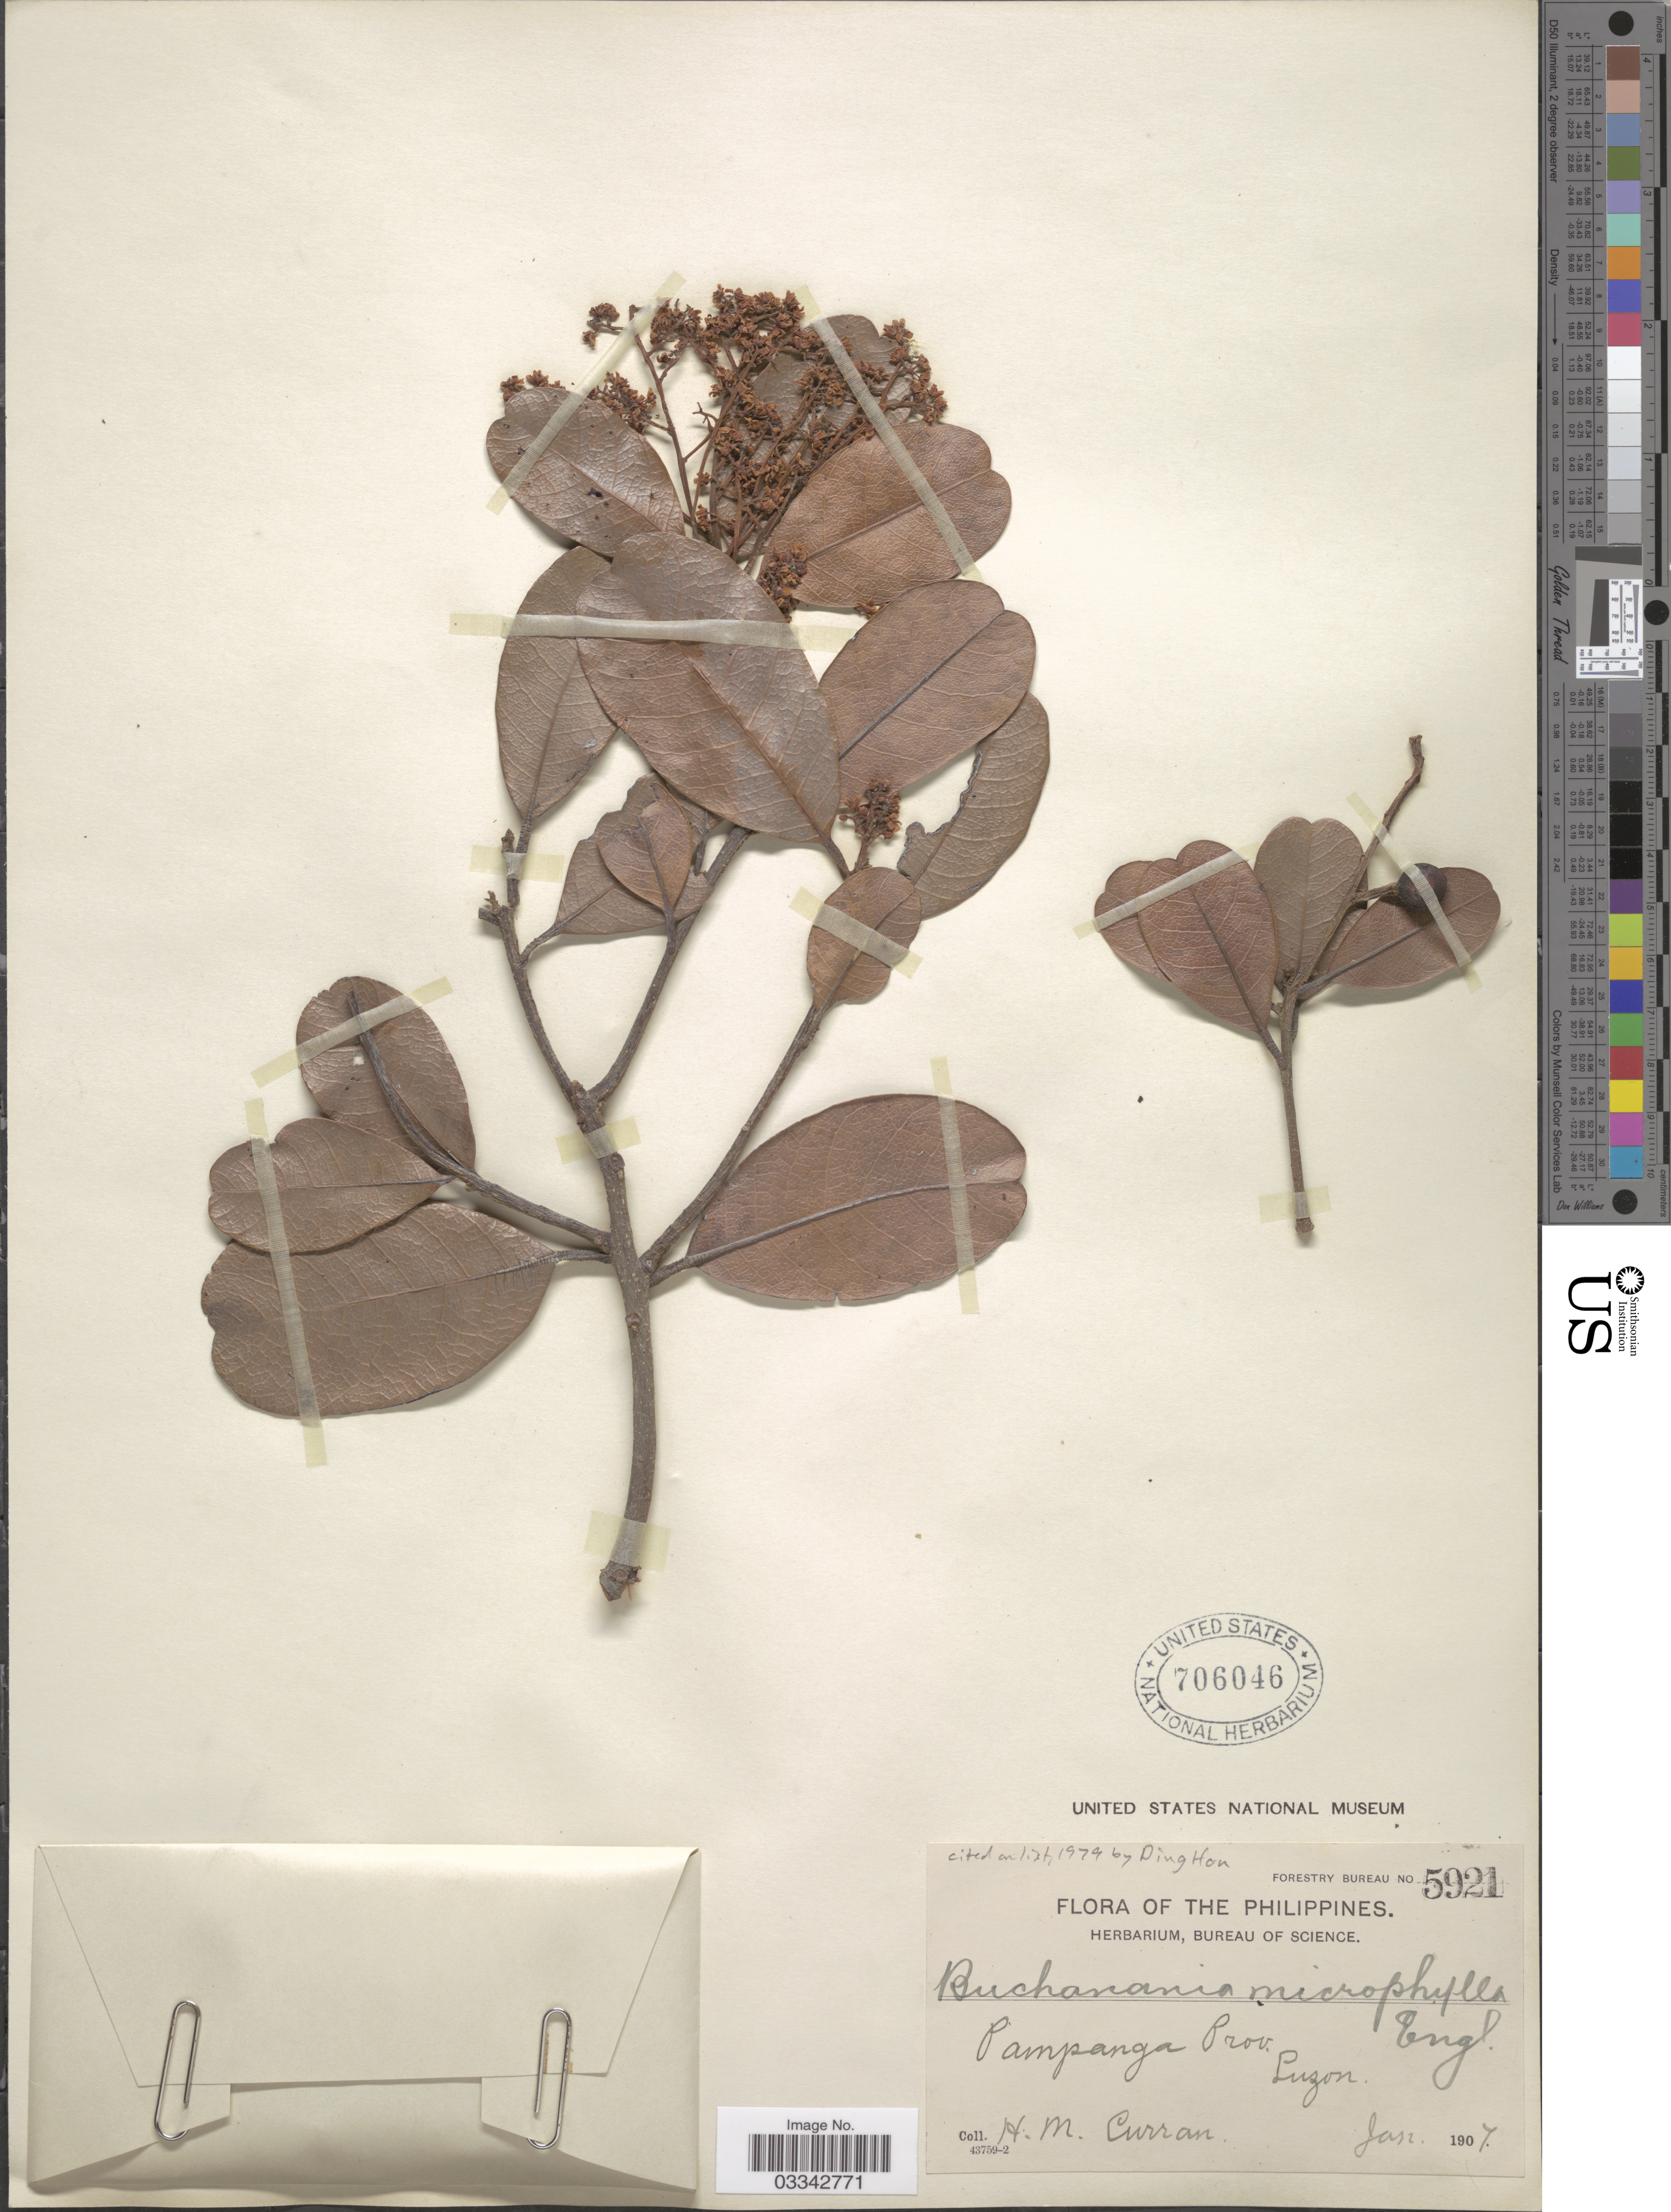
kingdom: Plantae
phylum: Tracheophyta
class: Magnoliopsida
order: Sapindales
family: Anacardiaceae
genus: Buchanania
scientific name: Buchanania microphylla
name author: Engl.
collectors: H. M. Curran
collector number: Forestry Bureau 5921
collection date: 1907-01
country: Philippines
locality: Pampanga Prov., Luzon.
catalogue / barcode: US 706046